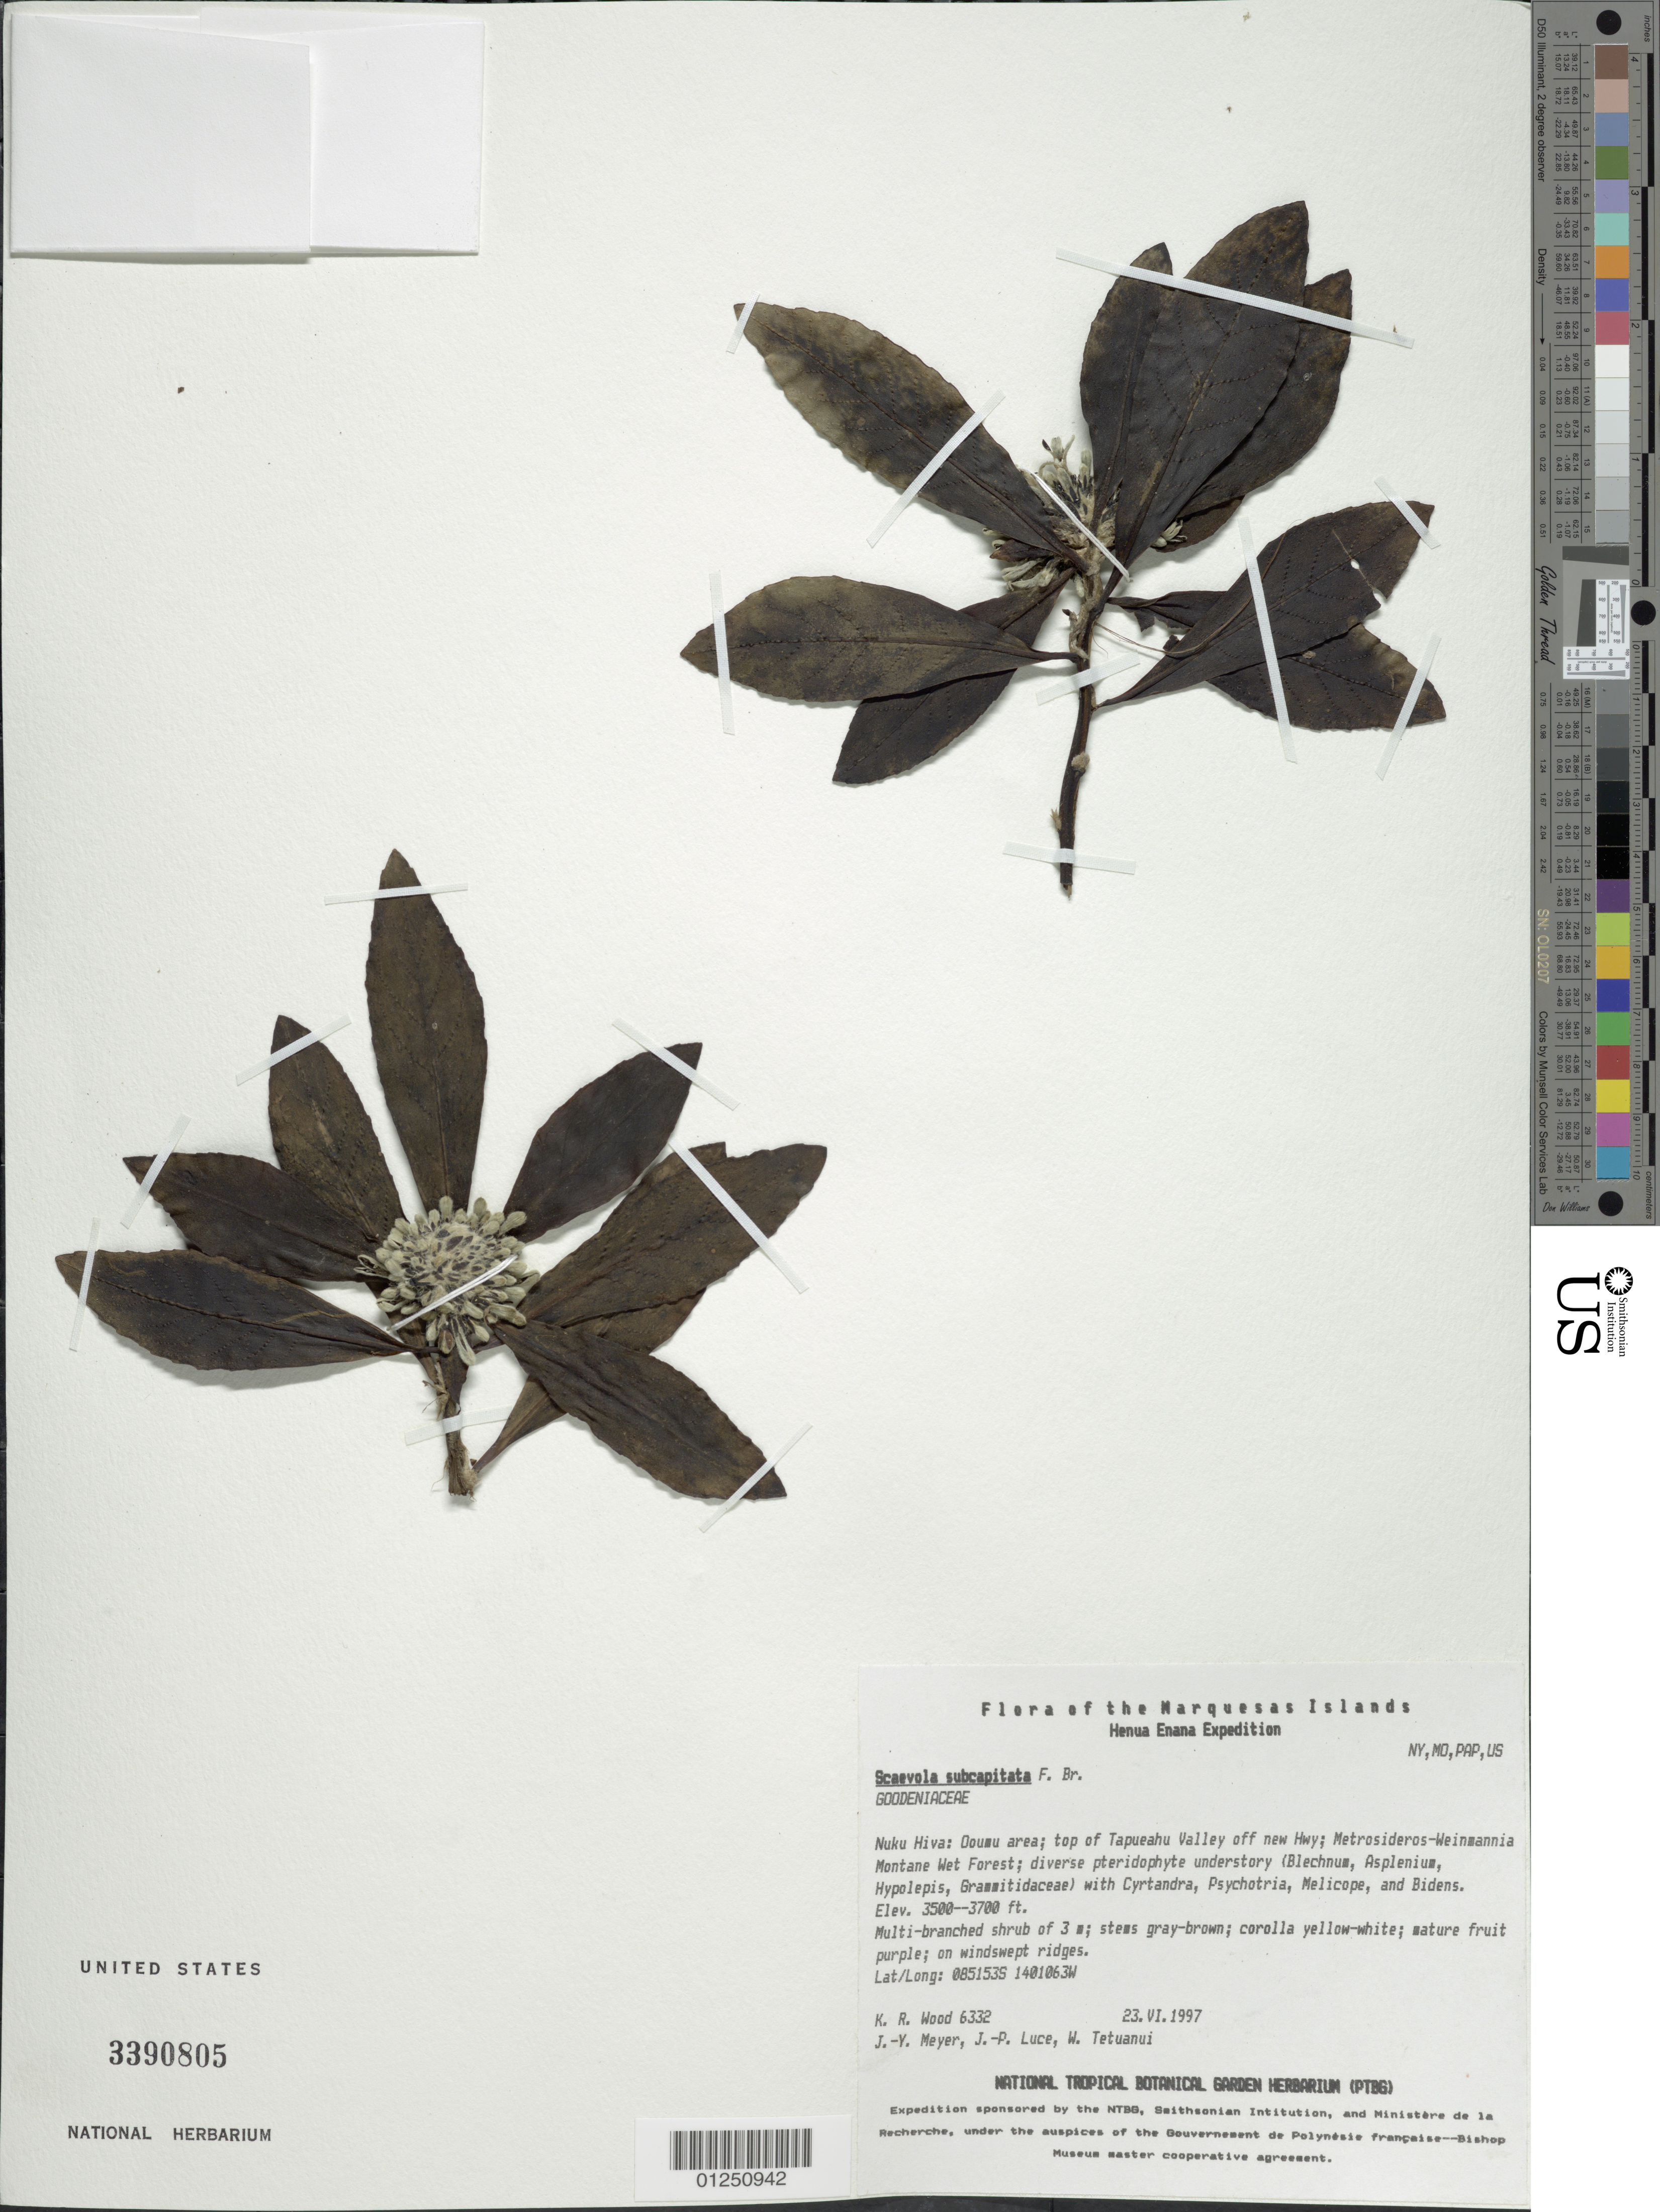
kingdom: Plantae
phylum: Tracheophyta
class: Magnoliopsida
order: Asterales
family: Goodeniaceae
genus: Scaevola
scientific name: Scaevola subcapitata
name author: F. Br.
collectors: K. R. Wood, J.-Y. Meyer, J. Luce & W. Tetuanui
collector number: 6332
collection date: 1997-06-23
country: French Polynesia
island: Nuku Hiva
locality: Ooumu area, top of Tapueahu Valley off new Hwy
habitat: On wind swept ridges, in Metrosideros-Weinmannia montane wet forest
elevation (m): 1067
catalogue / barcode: US 3390805